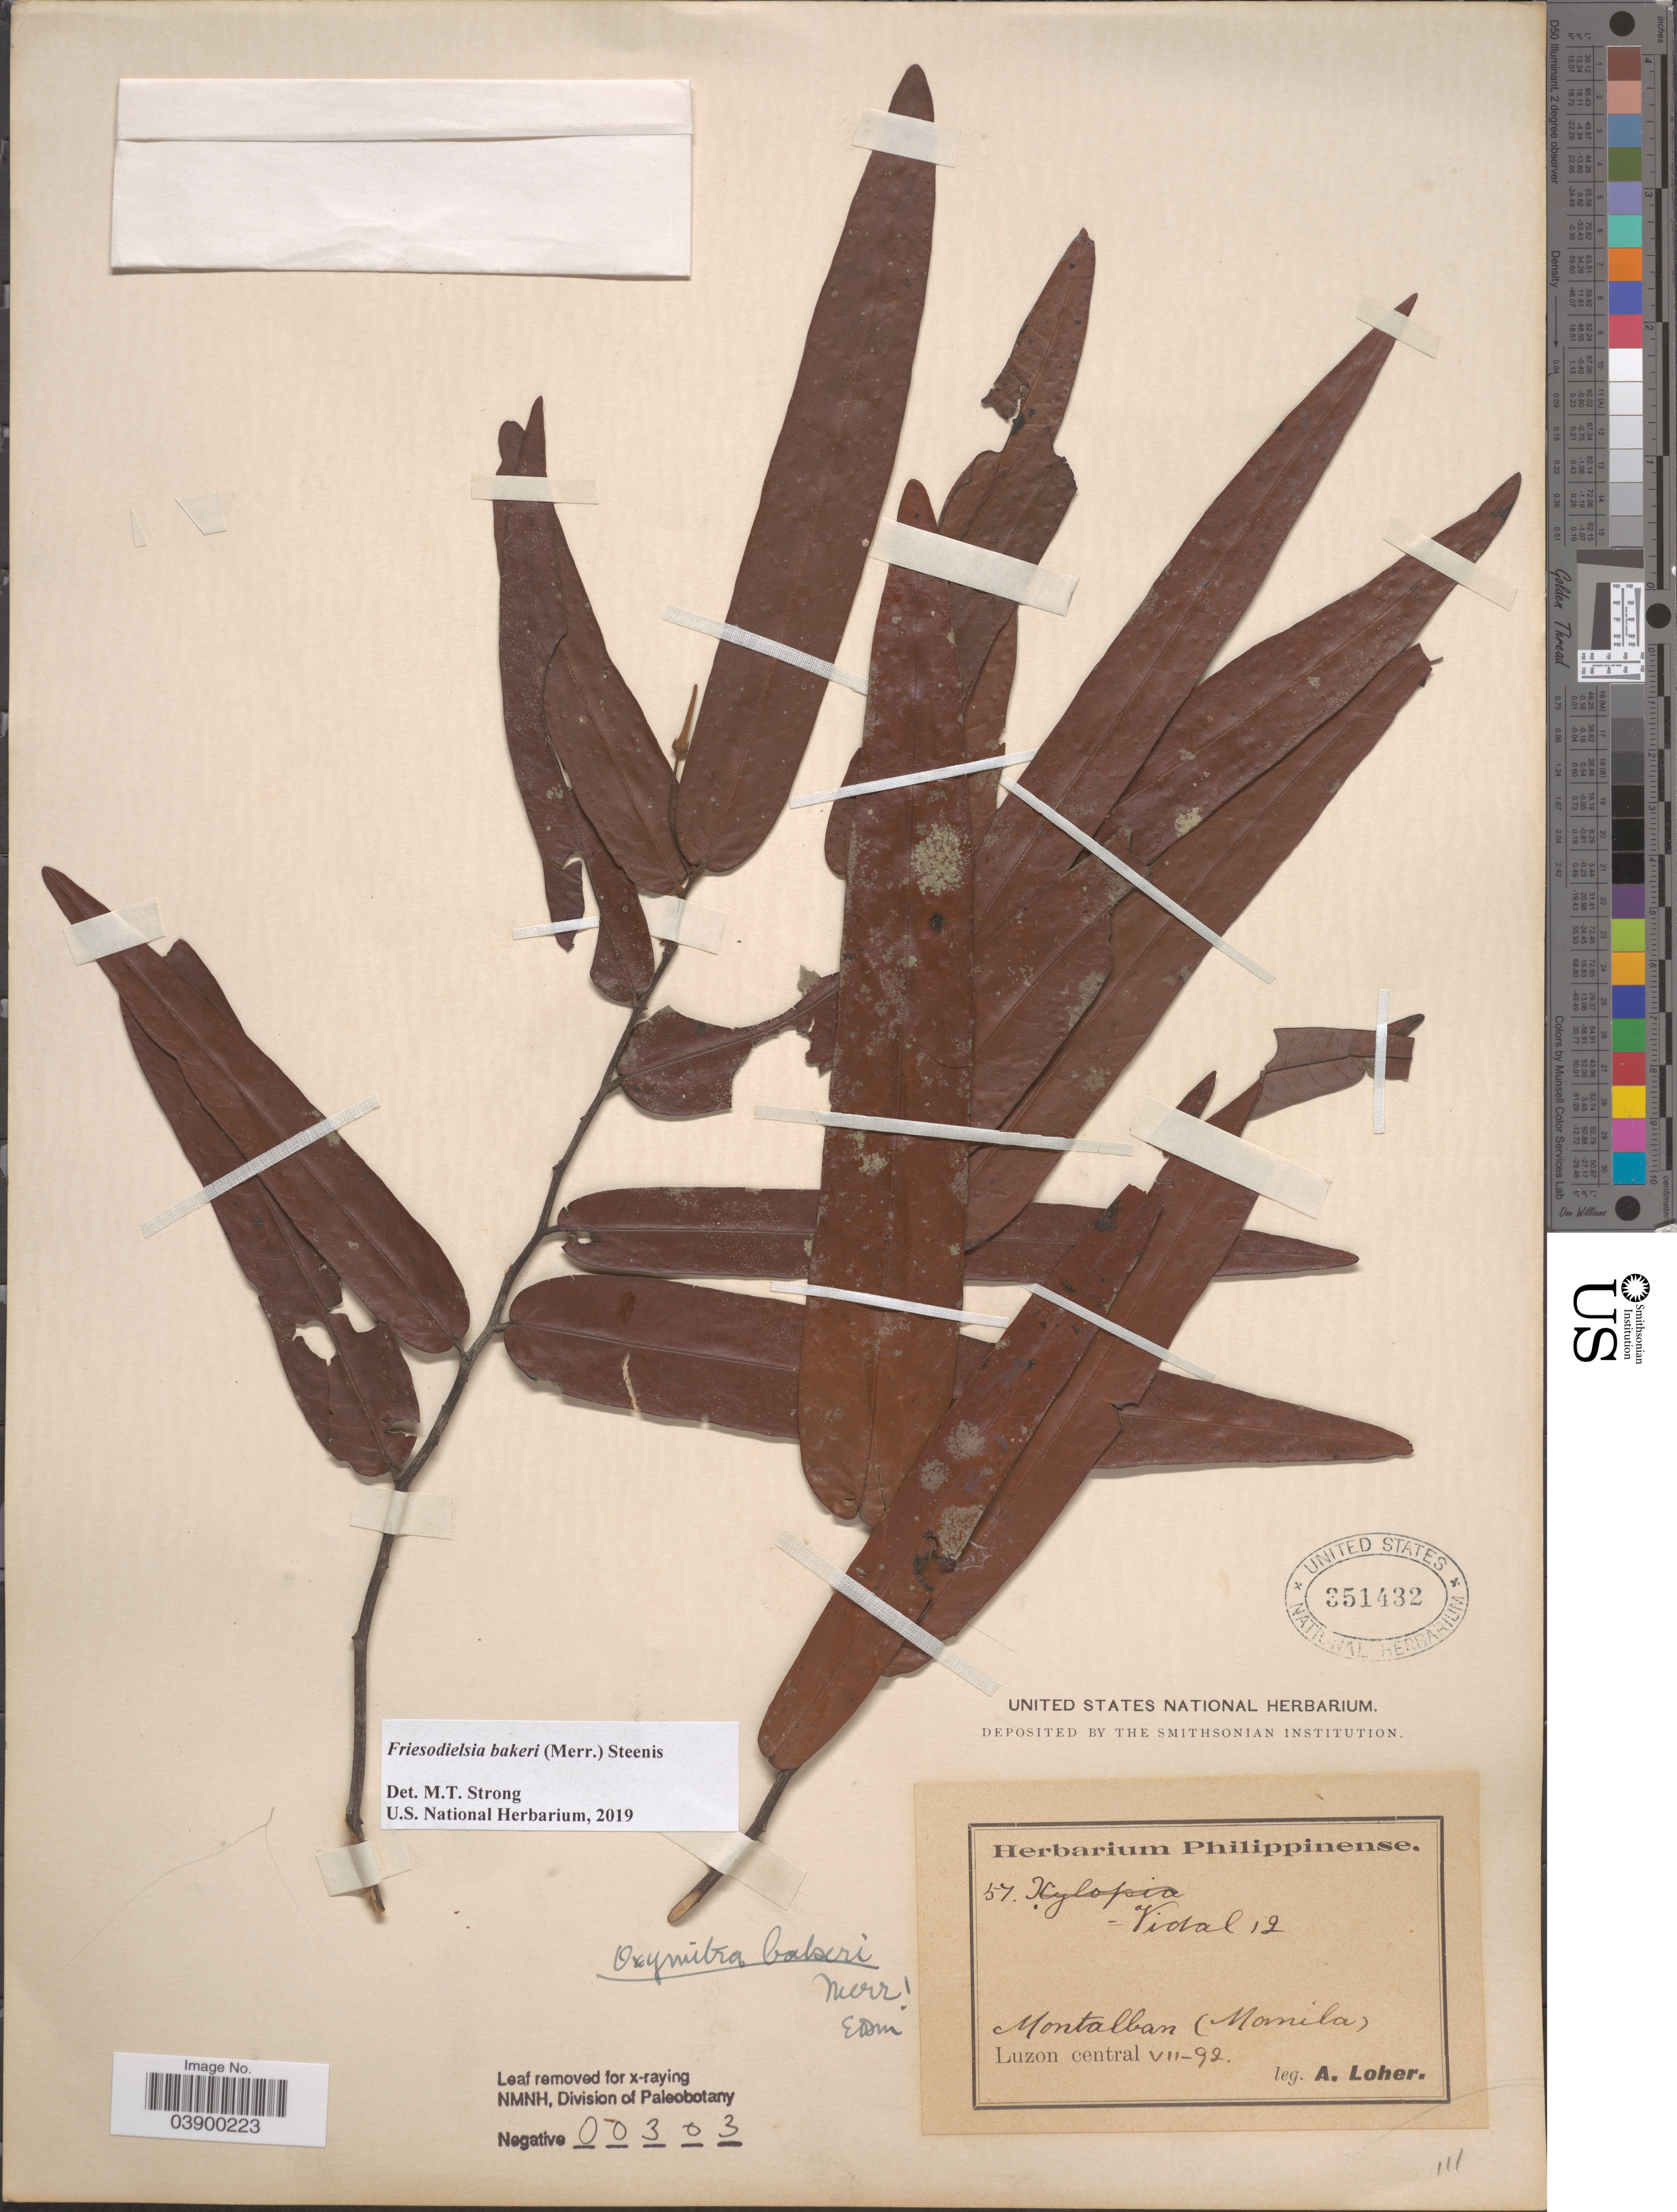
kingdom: Plantae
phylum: Tracheophyta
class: Magnoliopsida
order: Magnoliales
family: Annonaceae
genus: Friesodielsia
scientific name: Friesodielsia bakeri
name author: (Merr.) Steenis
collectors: A. Loher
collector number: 57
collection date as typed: Transcribed d/m/y: /7/92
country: Philippines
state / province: Central Luzon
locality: Montalban (Manila). Luzon central.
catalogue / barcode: US 351432